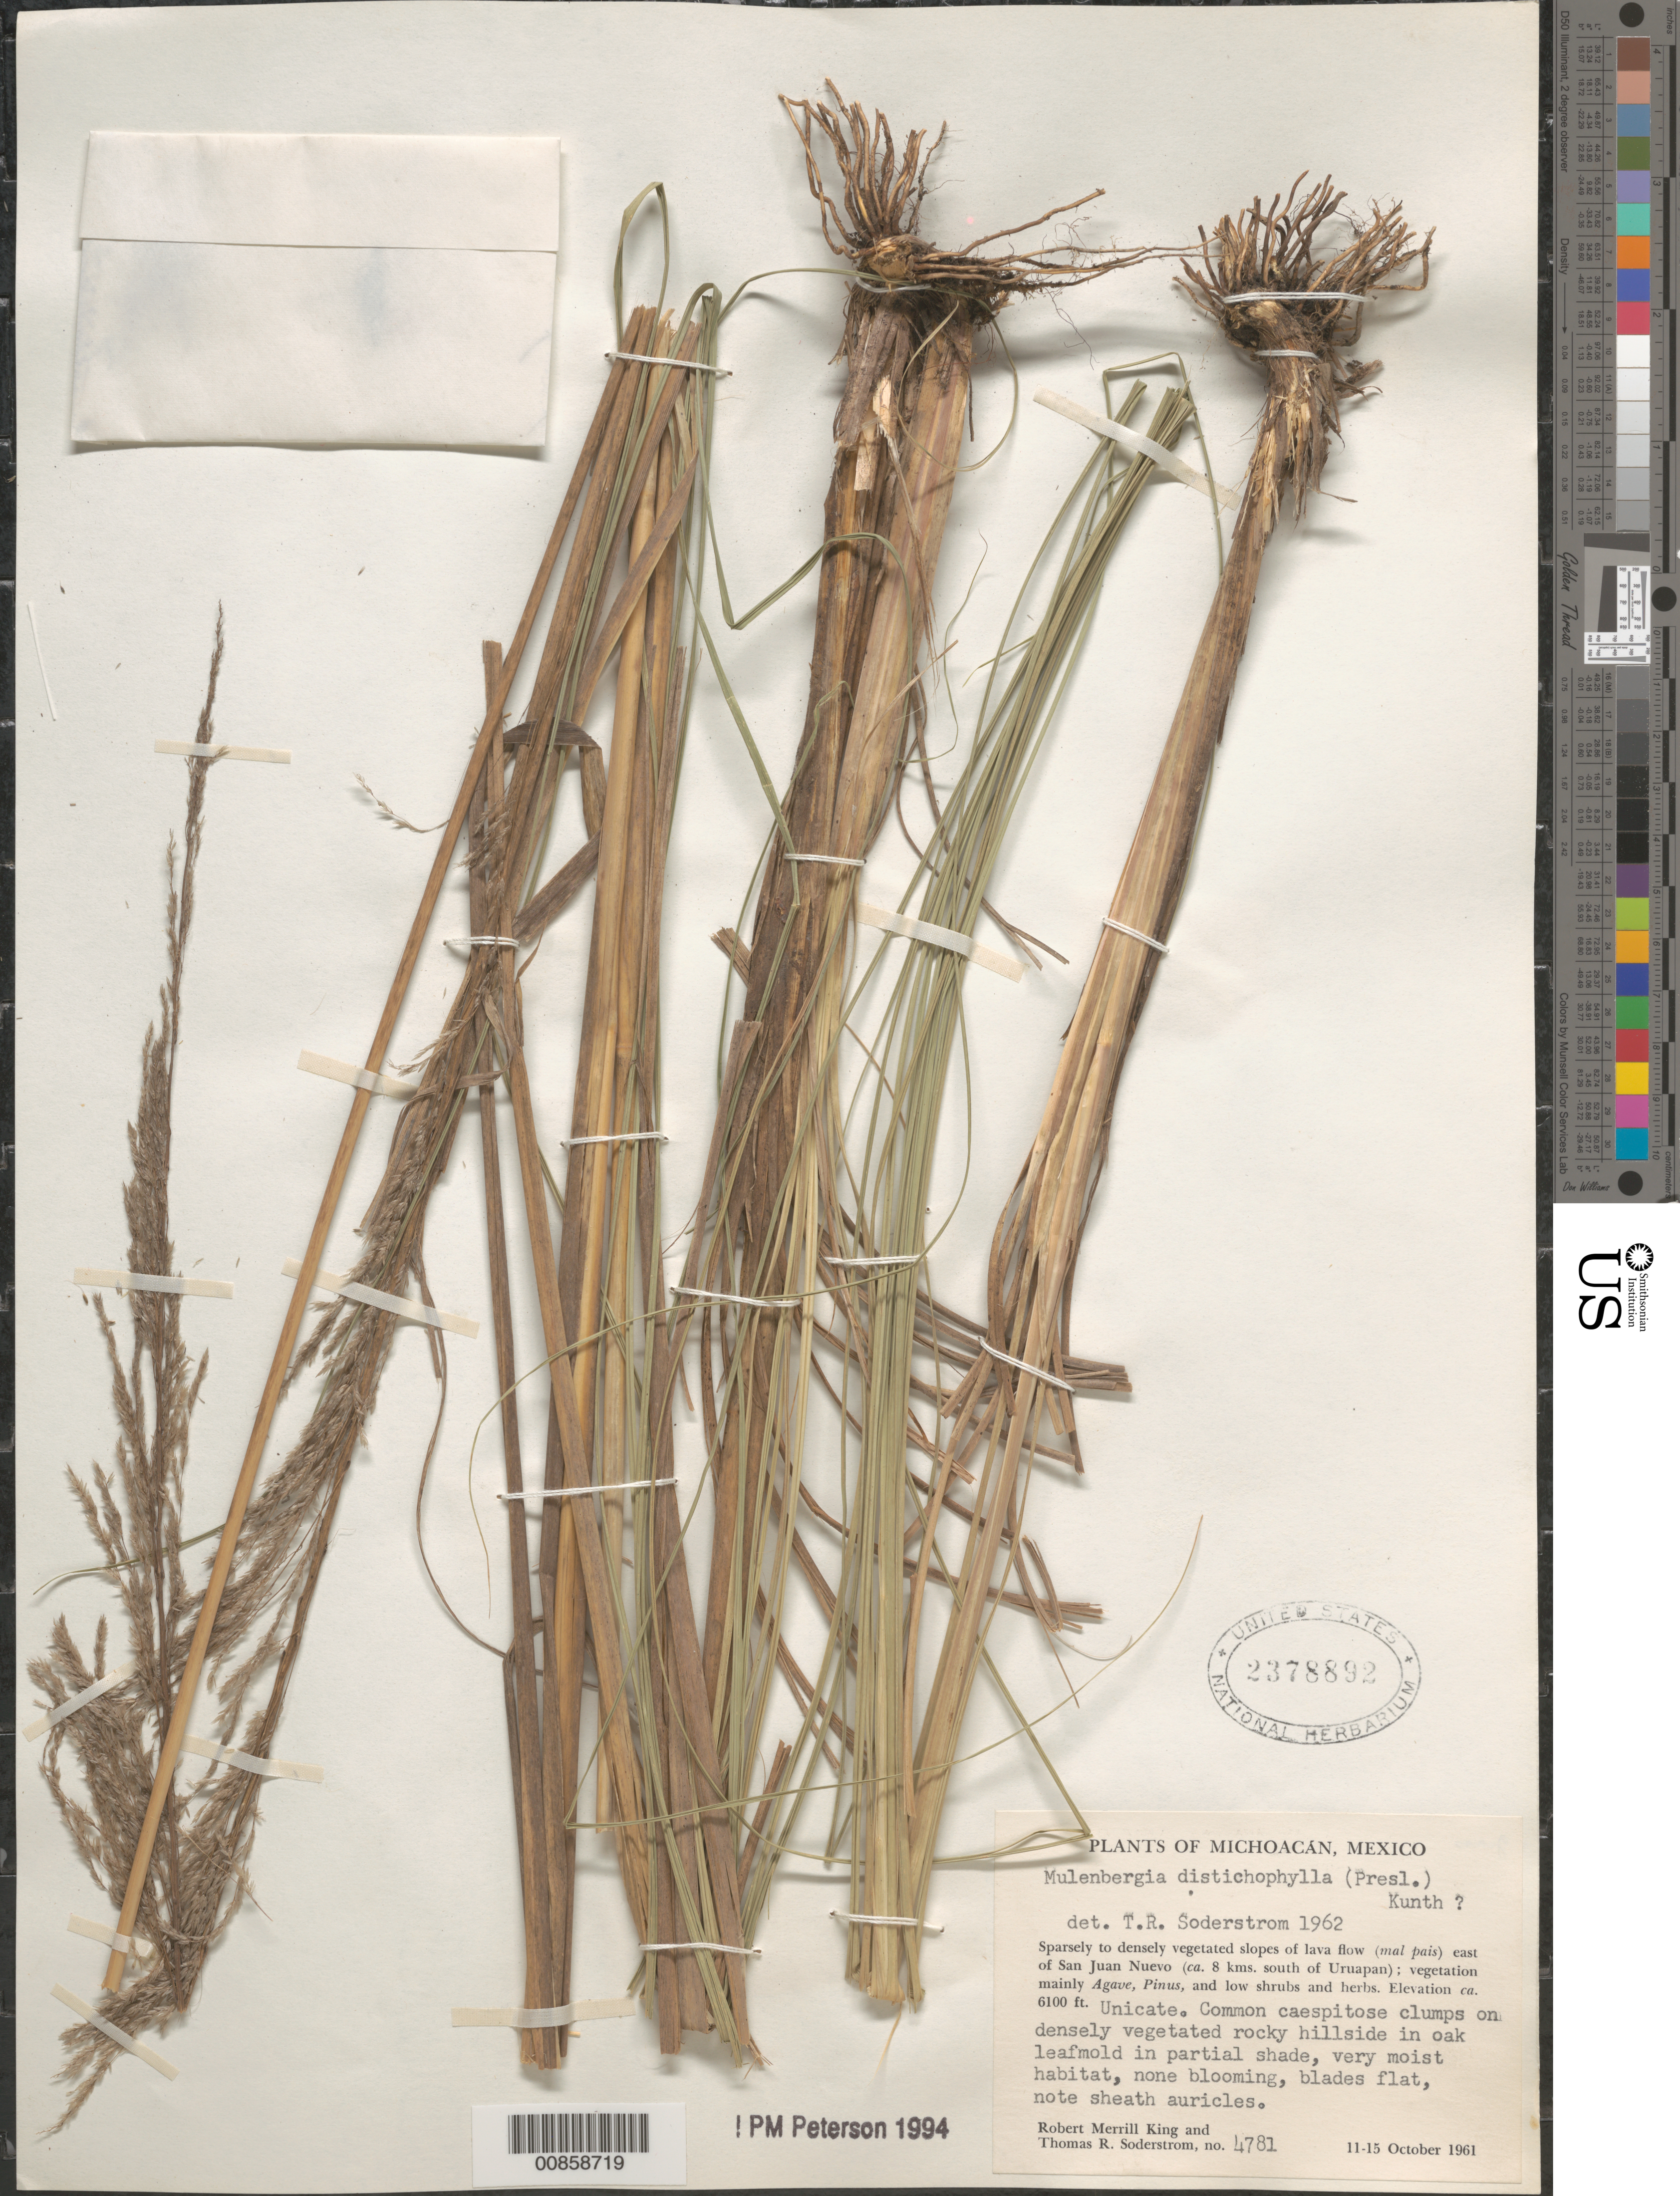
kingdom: Plantae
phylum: Tracheophyta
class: Liliopsida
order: Poales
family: Poaceae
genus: Muhlenbergia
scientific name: Muhlenbergia distichophylla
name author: (J. Presl) Kunth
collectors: R. M. King & T. R. Soderstrom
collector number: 4781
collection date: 1961-10-11/1961-10-15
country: Mexico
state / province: Michoacán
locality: Sparsely to densely vegetated slopes of lava flow (mal pais) east of San Juan Nuevo (ca. 8 kms. south of Uruapan).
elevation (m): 1859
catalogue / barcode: US 2378892